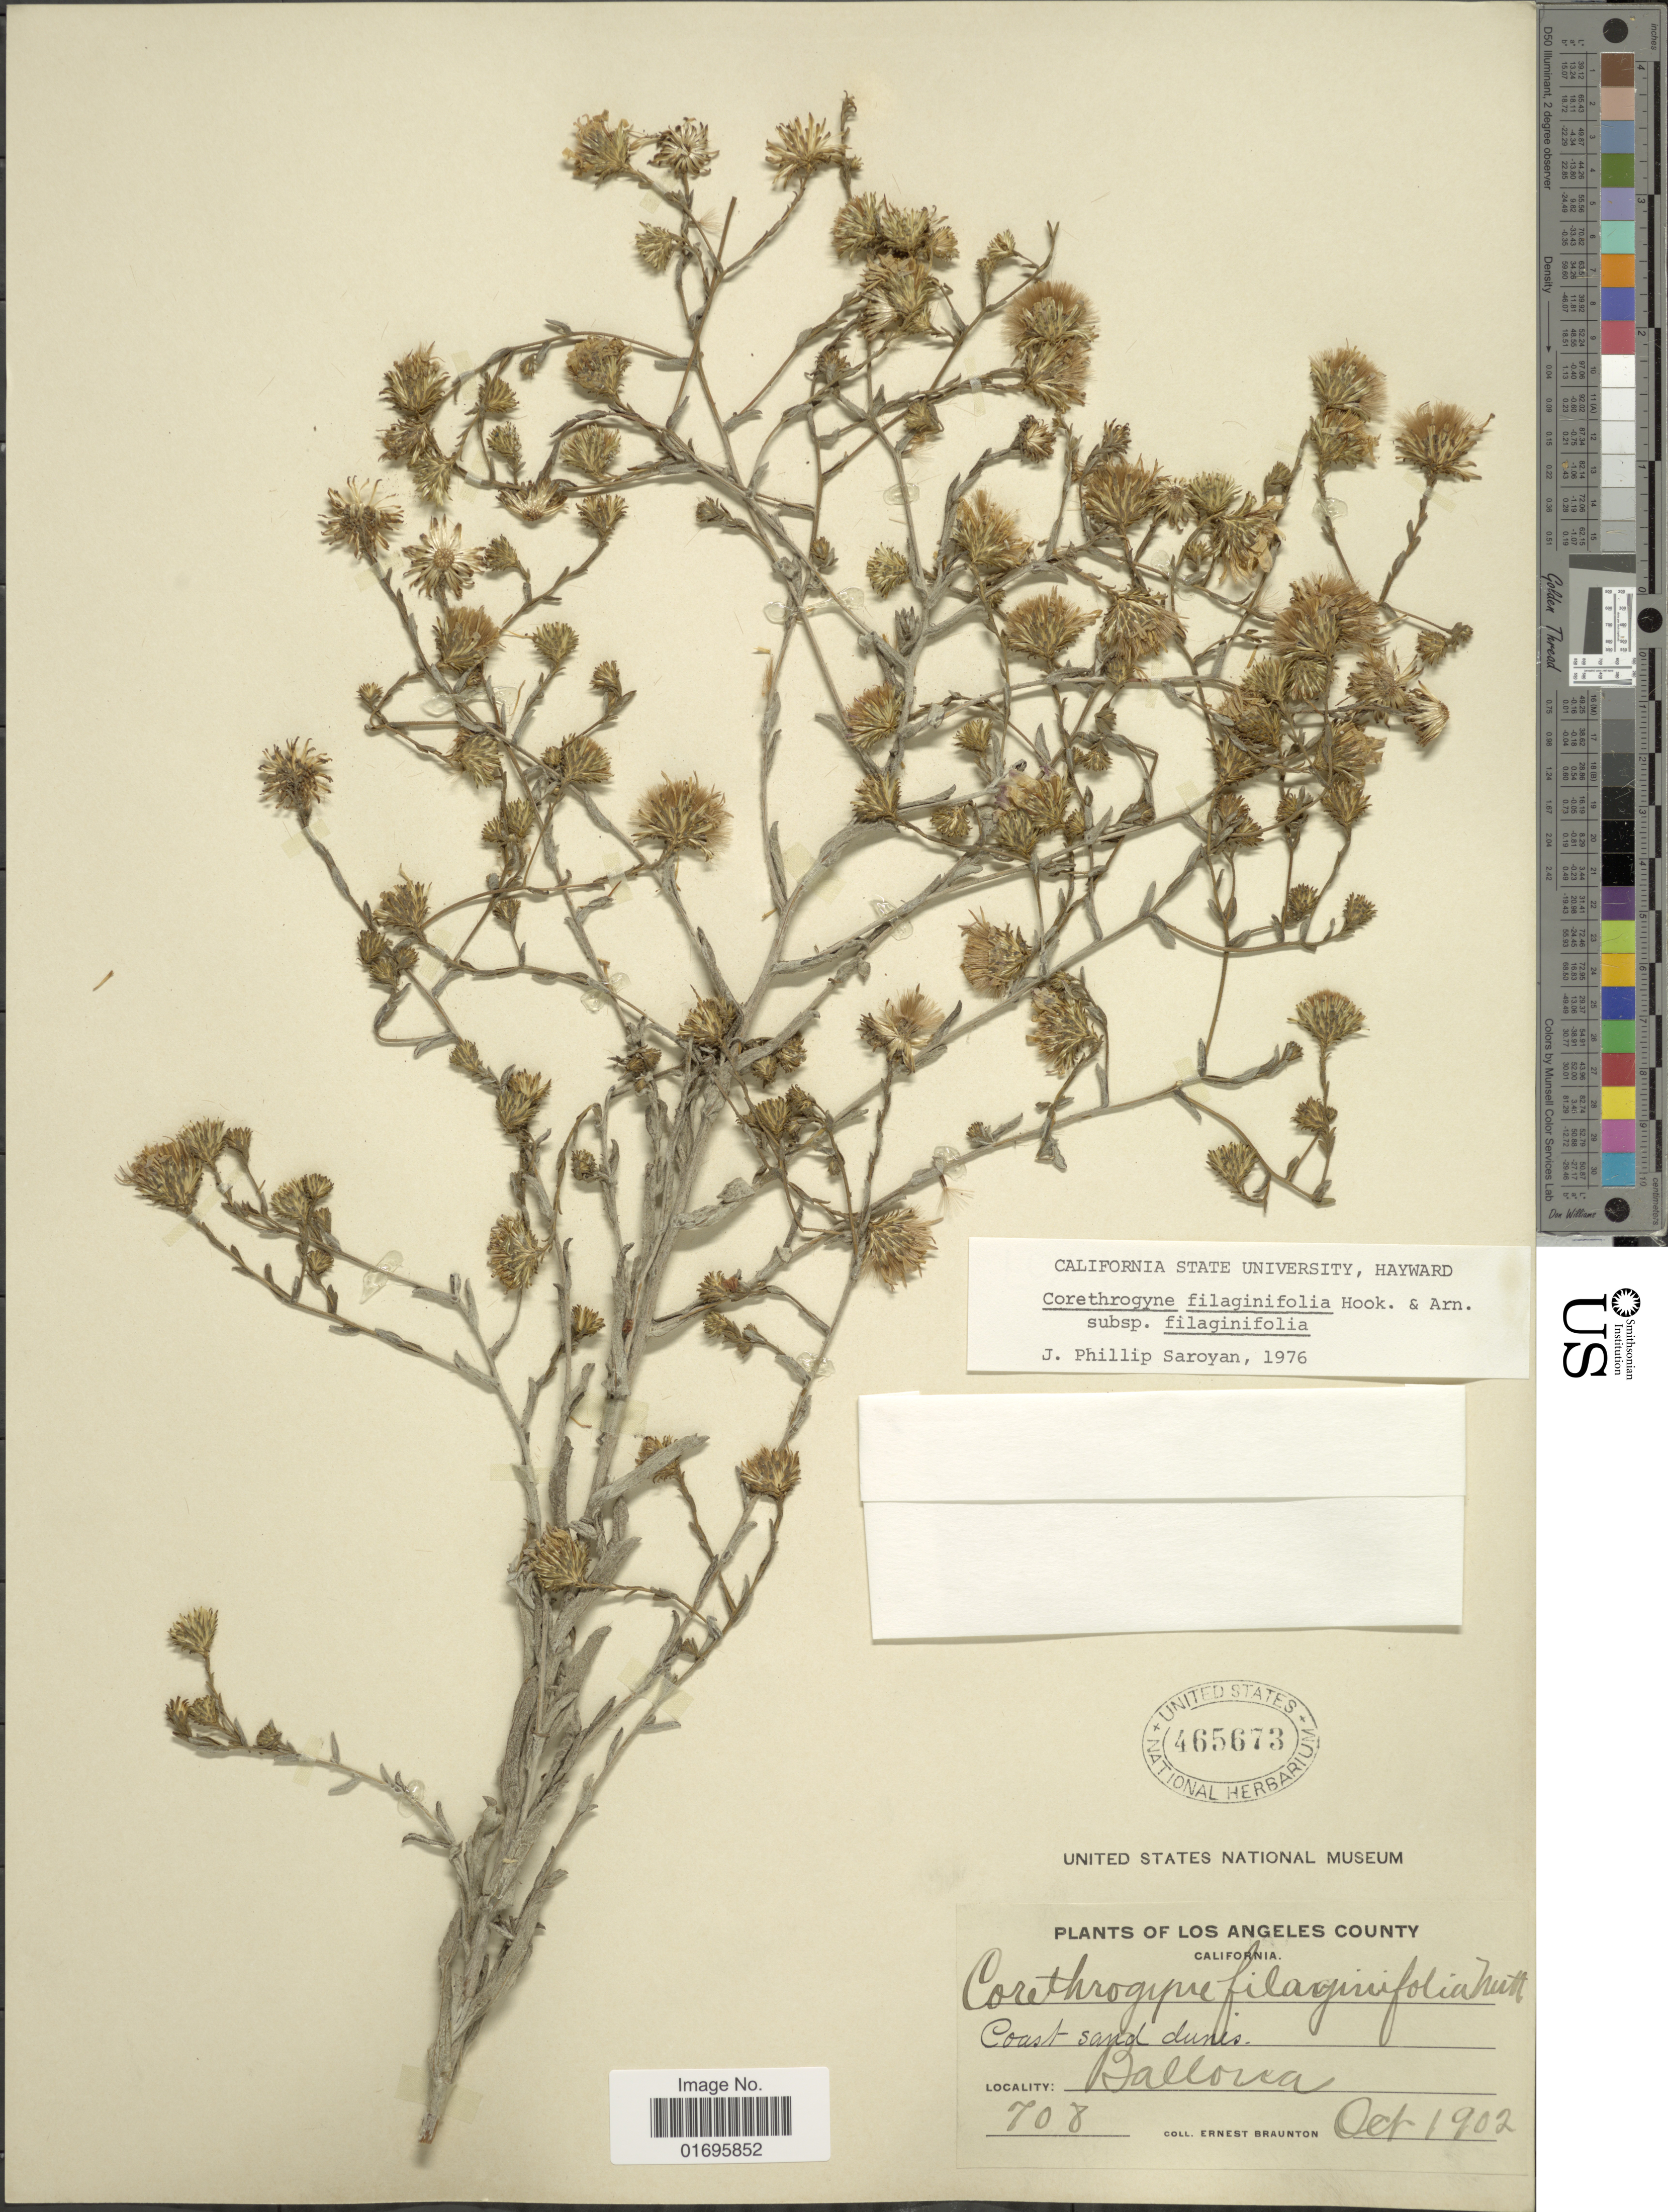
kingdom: Plantae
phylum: Tracheophyta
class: Magnoliopsida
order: Asterales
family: Asteraceae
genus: Corethrogyne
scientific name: Corethrogyne filaginifolia var. filaginifolia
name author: (Hook.) Nutt.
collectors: E. Braunton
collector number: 708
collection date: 1902-10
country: United States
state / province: California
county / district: Los Angeles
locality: Ballona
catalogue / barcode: US 465673